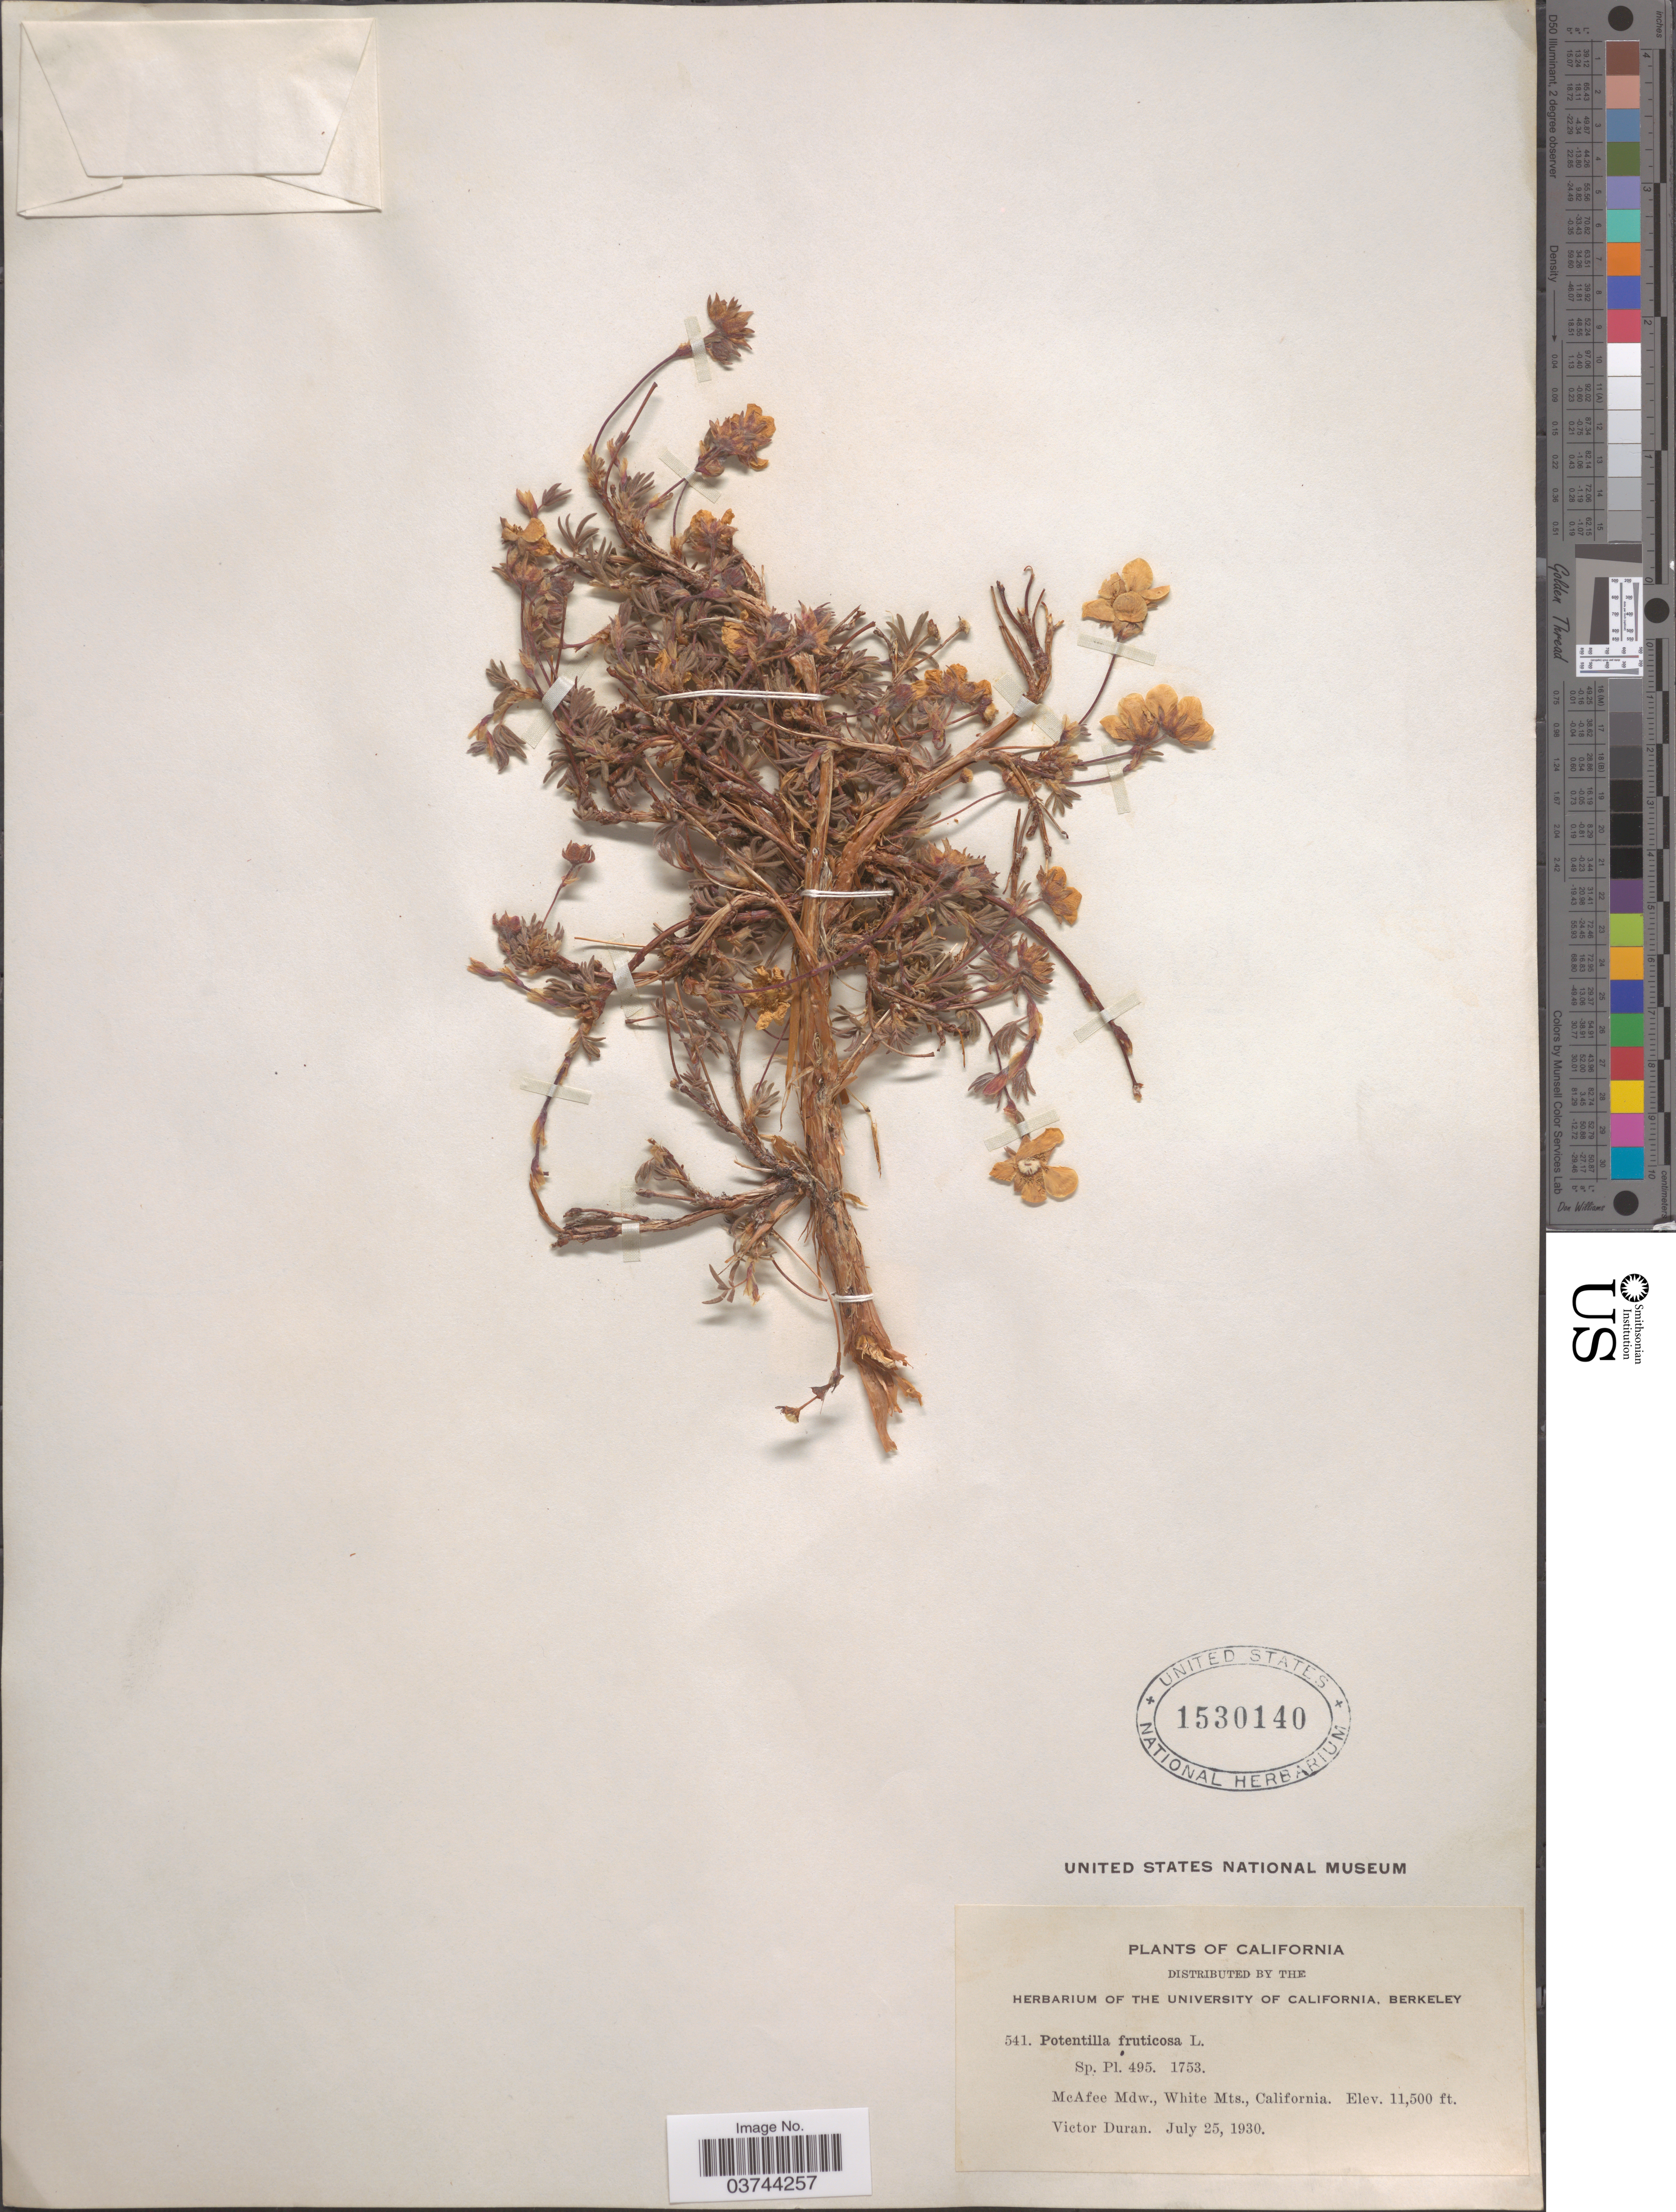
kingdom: Plantae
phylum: Tracheophyta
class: Magnoliopsida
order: Rosales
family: Rosaceae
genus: Dasiphora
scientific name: Dasiphora fruticosa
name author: (L.) Rydb.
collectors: V. Duran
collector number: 541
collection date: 1930-07-25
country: United States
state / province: California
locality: McAfee Mdw., White Mts.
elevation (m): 3505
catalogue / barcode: US 1530140